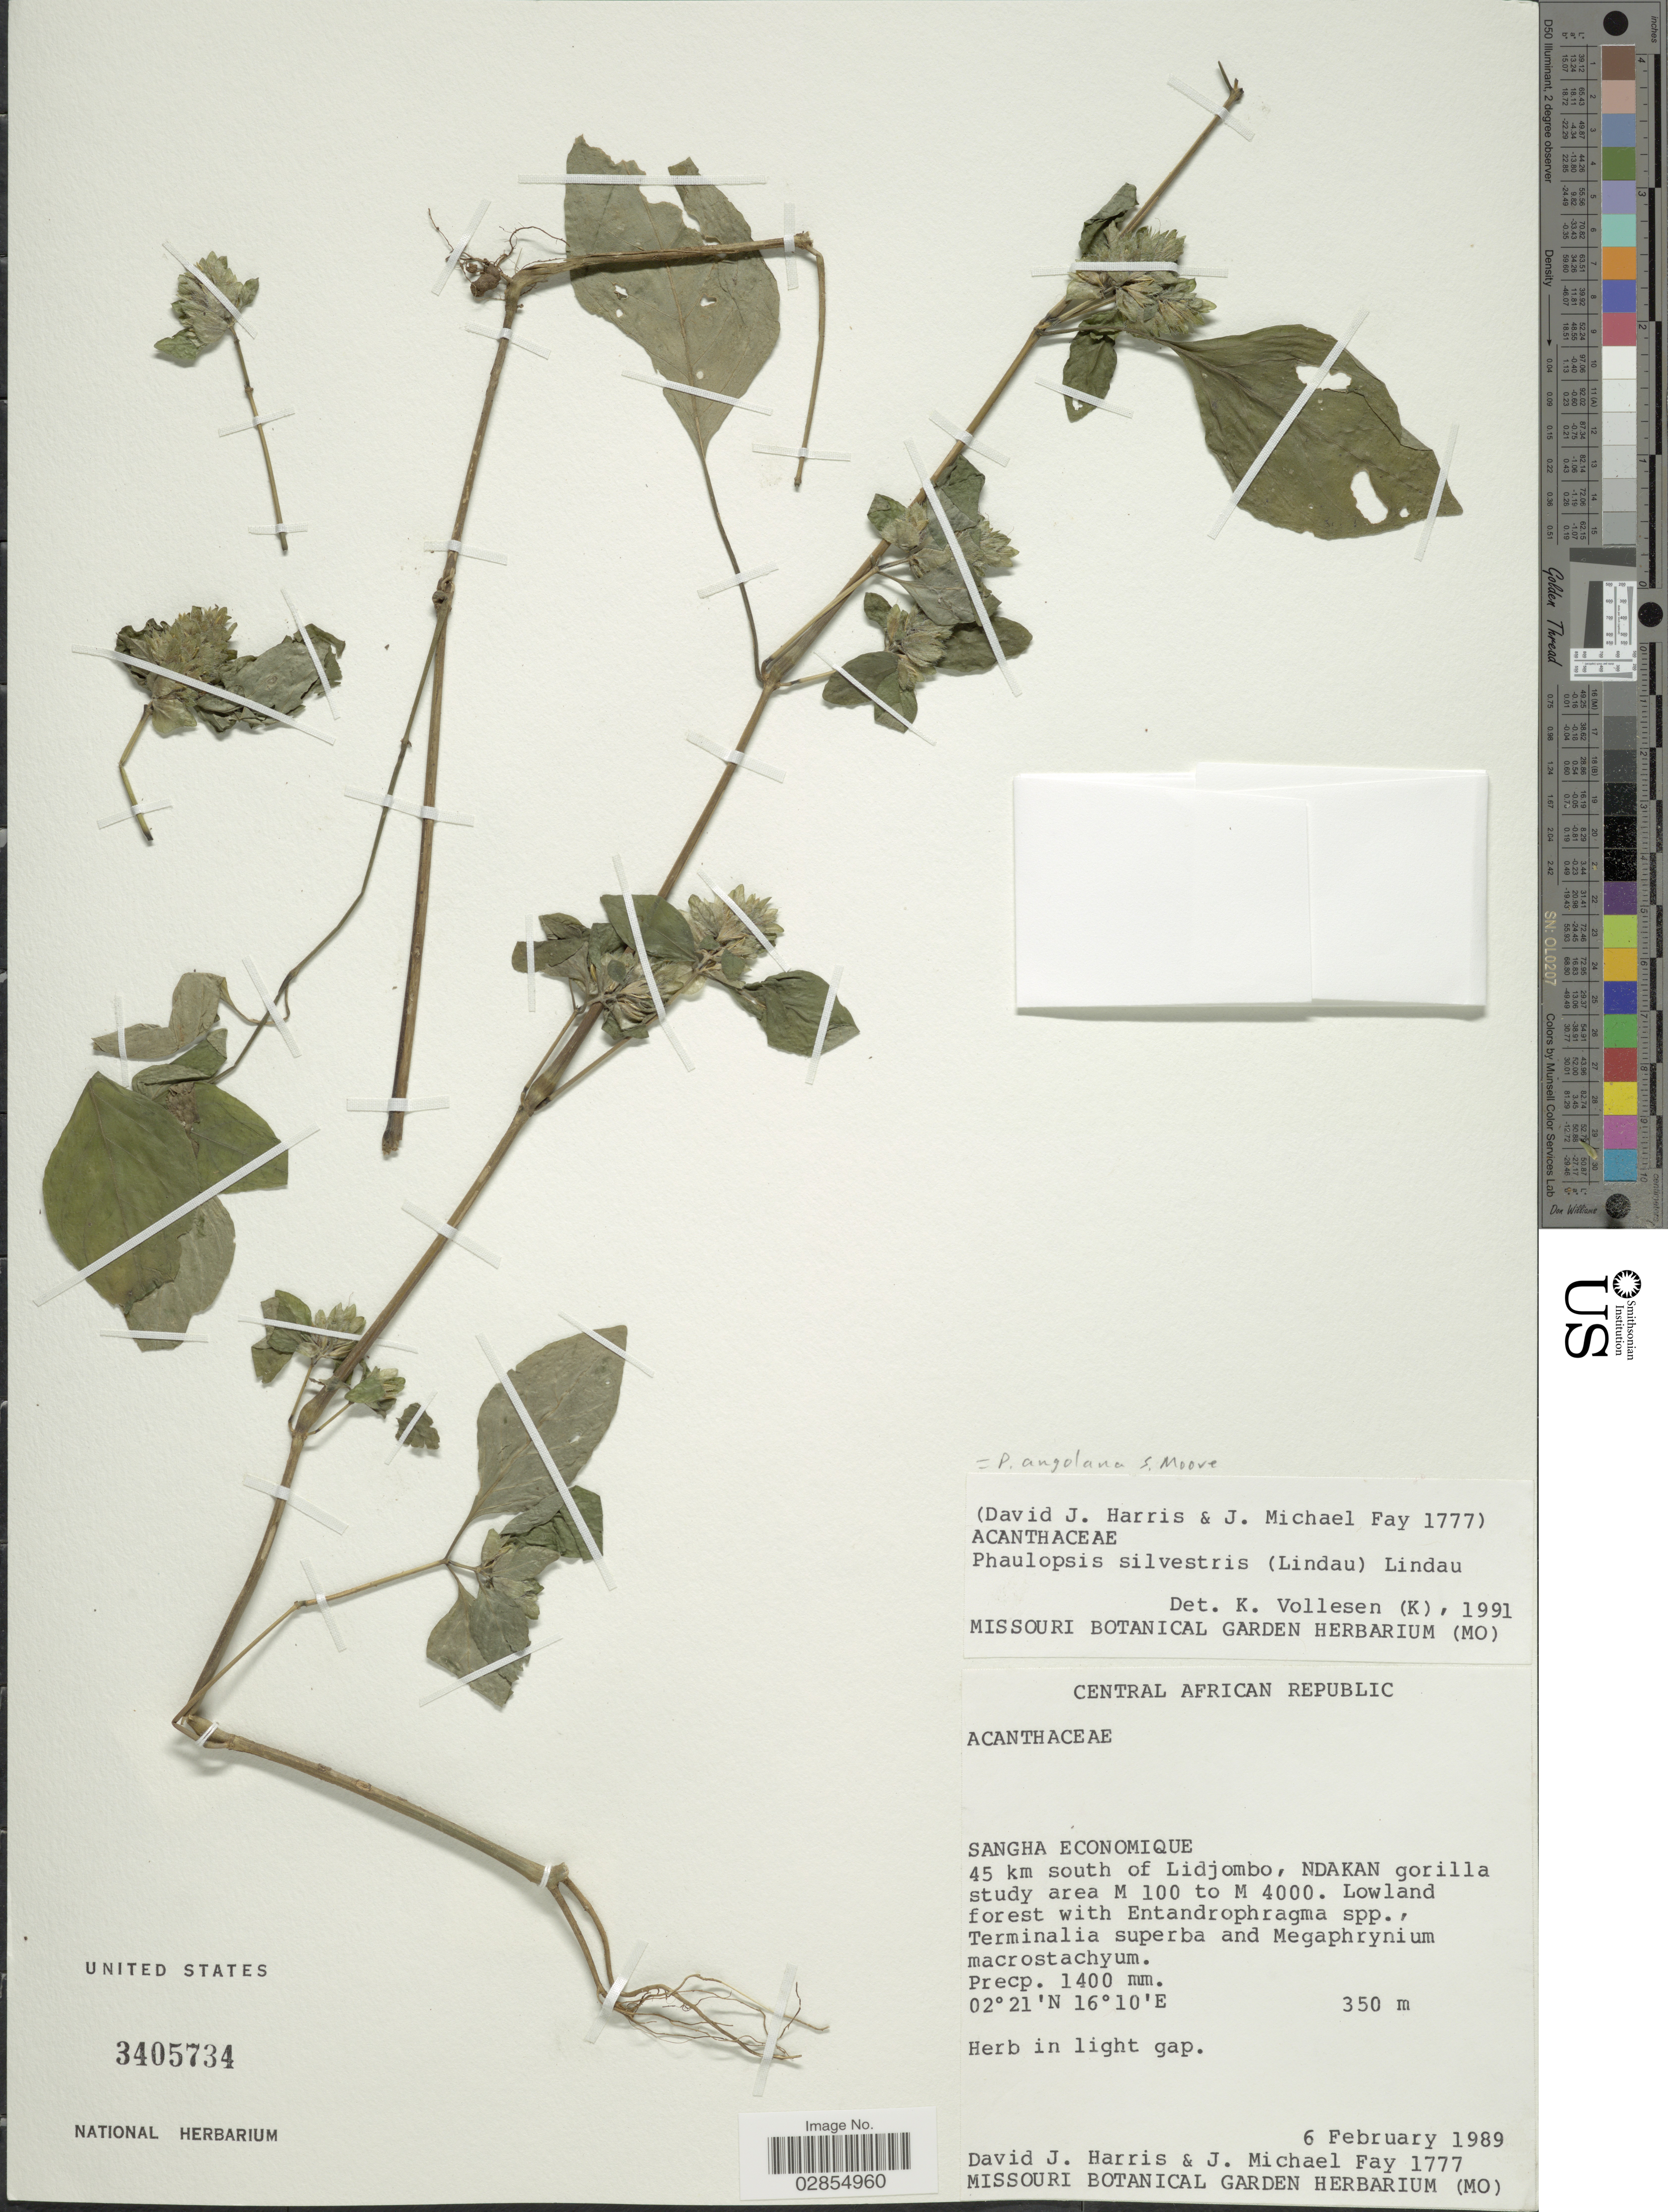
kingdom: Plantae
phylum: Tracheophyta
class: Magnoliopsida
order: Lamiales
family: Acanthaceae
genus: Phaulopsis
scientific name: Phaulopsis angolana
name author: S. Moore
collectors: D. J. Harris & J. M. Fay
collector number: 1777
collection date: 1989-02-06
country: Congo, Republic of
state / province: Sangha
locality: Central African Republic, Sangha Economique, 45 km south of Lidjombo, Ndakan gorilla study area M 100 to M 4000.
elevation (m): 350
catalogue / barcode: US 3405734